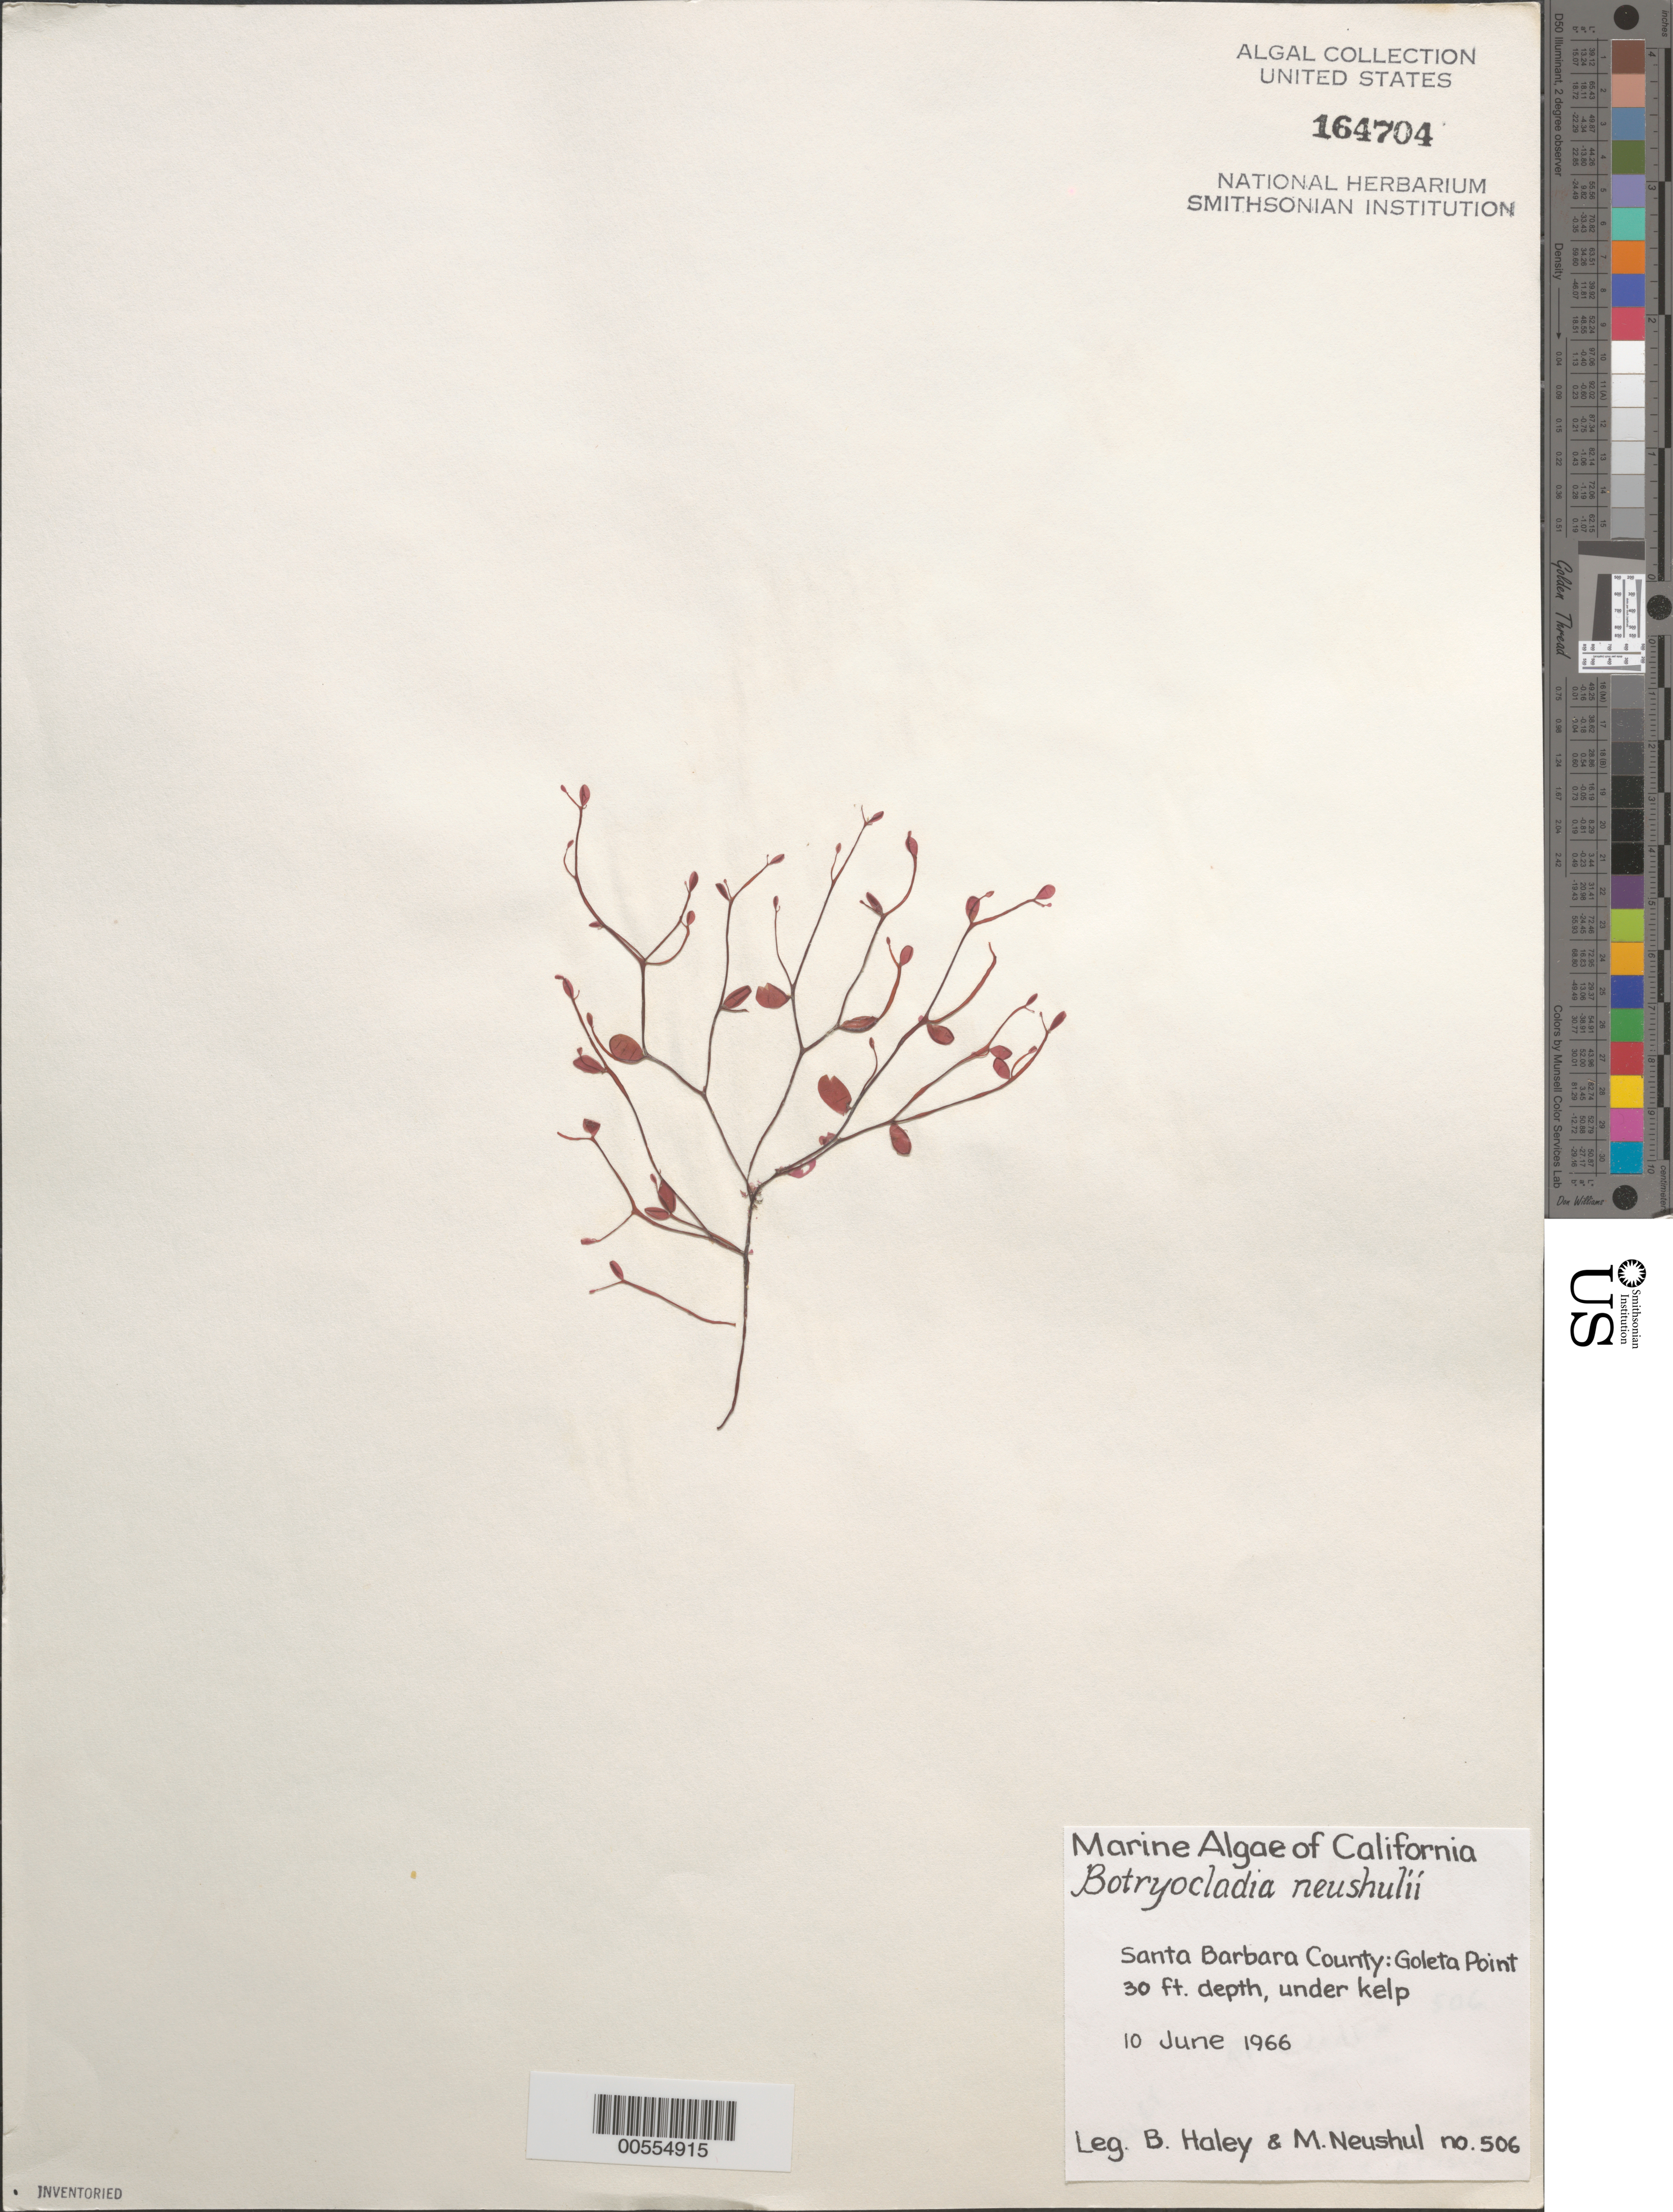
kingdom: Plantae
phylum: Rhodophyta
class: Florideophyceae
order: Rhodymeniales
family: Rhodymeniaceae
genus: Botryocladia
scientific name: Botryocladia neushulii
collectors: B. Haley & M. Neushul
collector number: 506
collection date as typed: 10 Jun 1966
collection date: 1966-06-10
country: United States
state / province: California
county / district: Santa Barbara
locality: Goleta Point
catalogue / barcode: US 164704